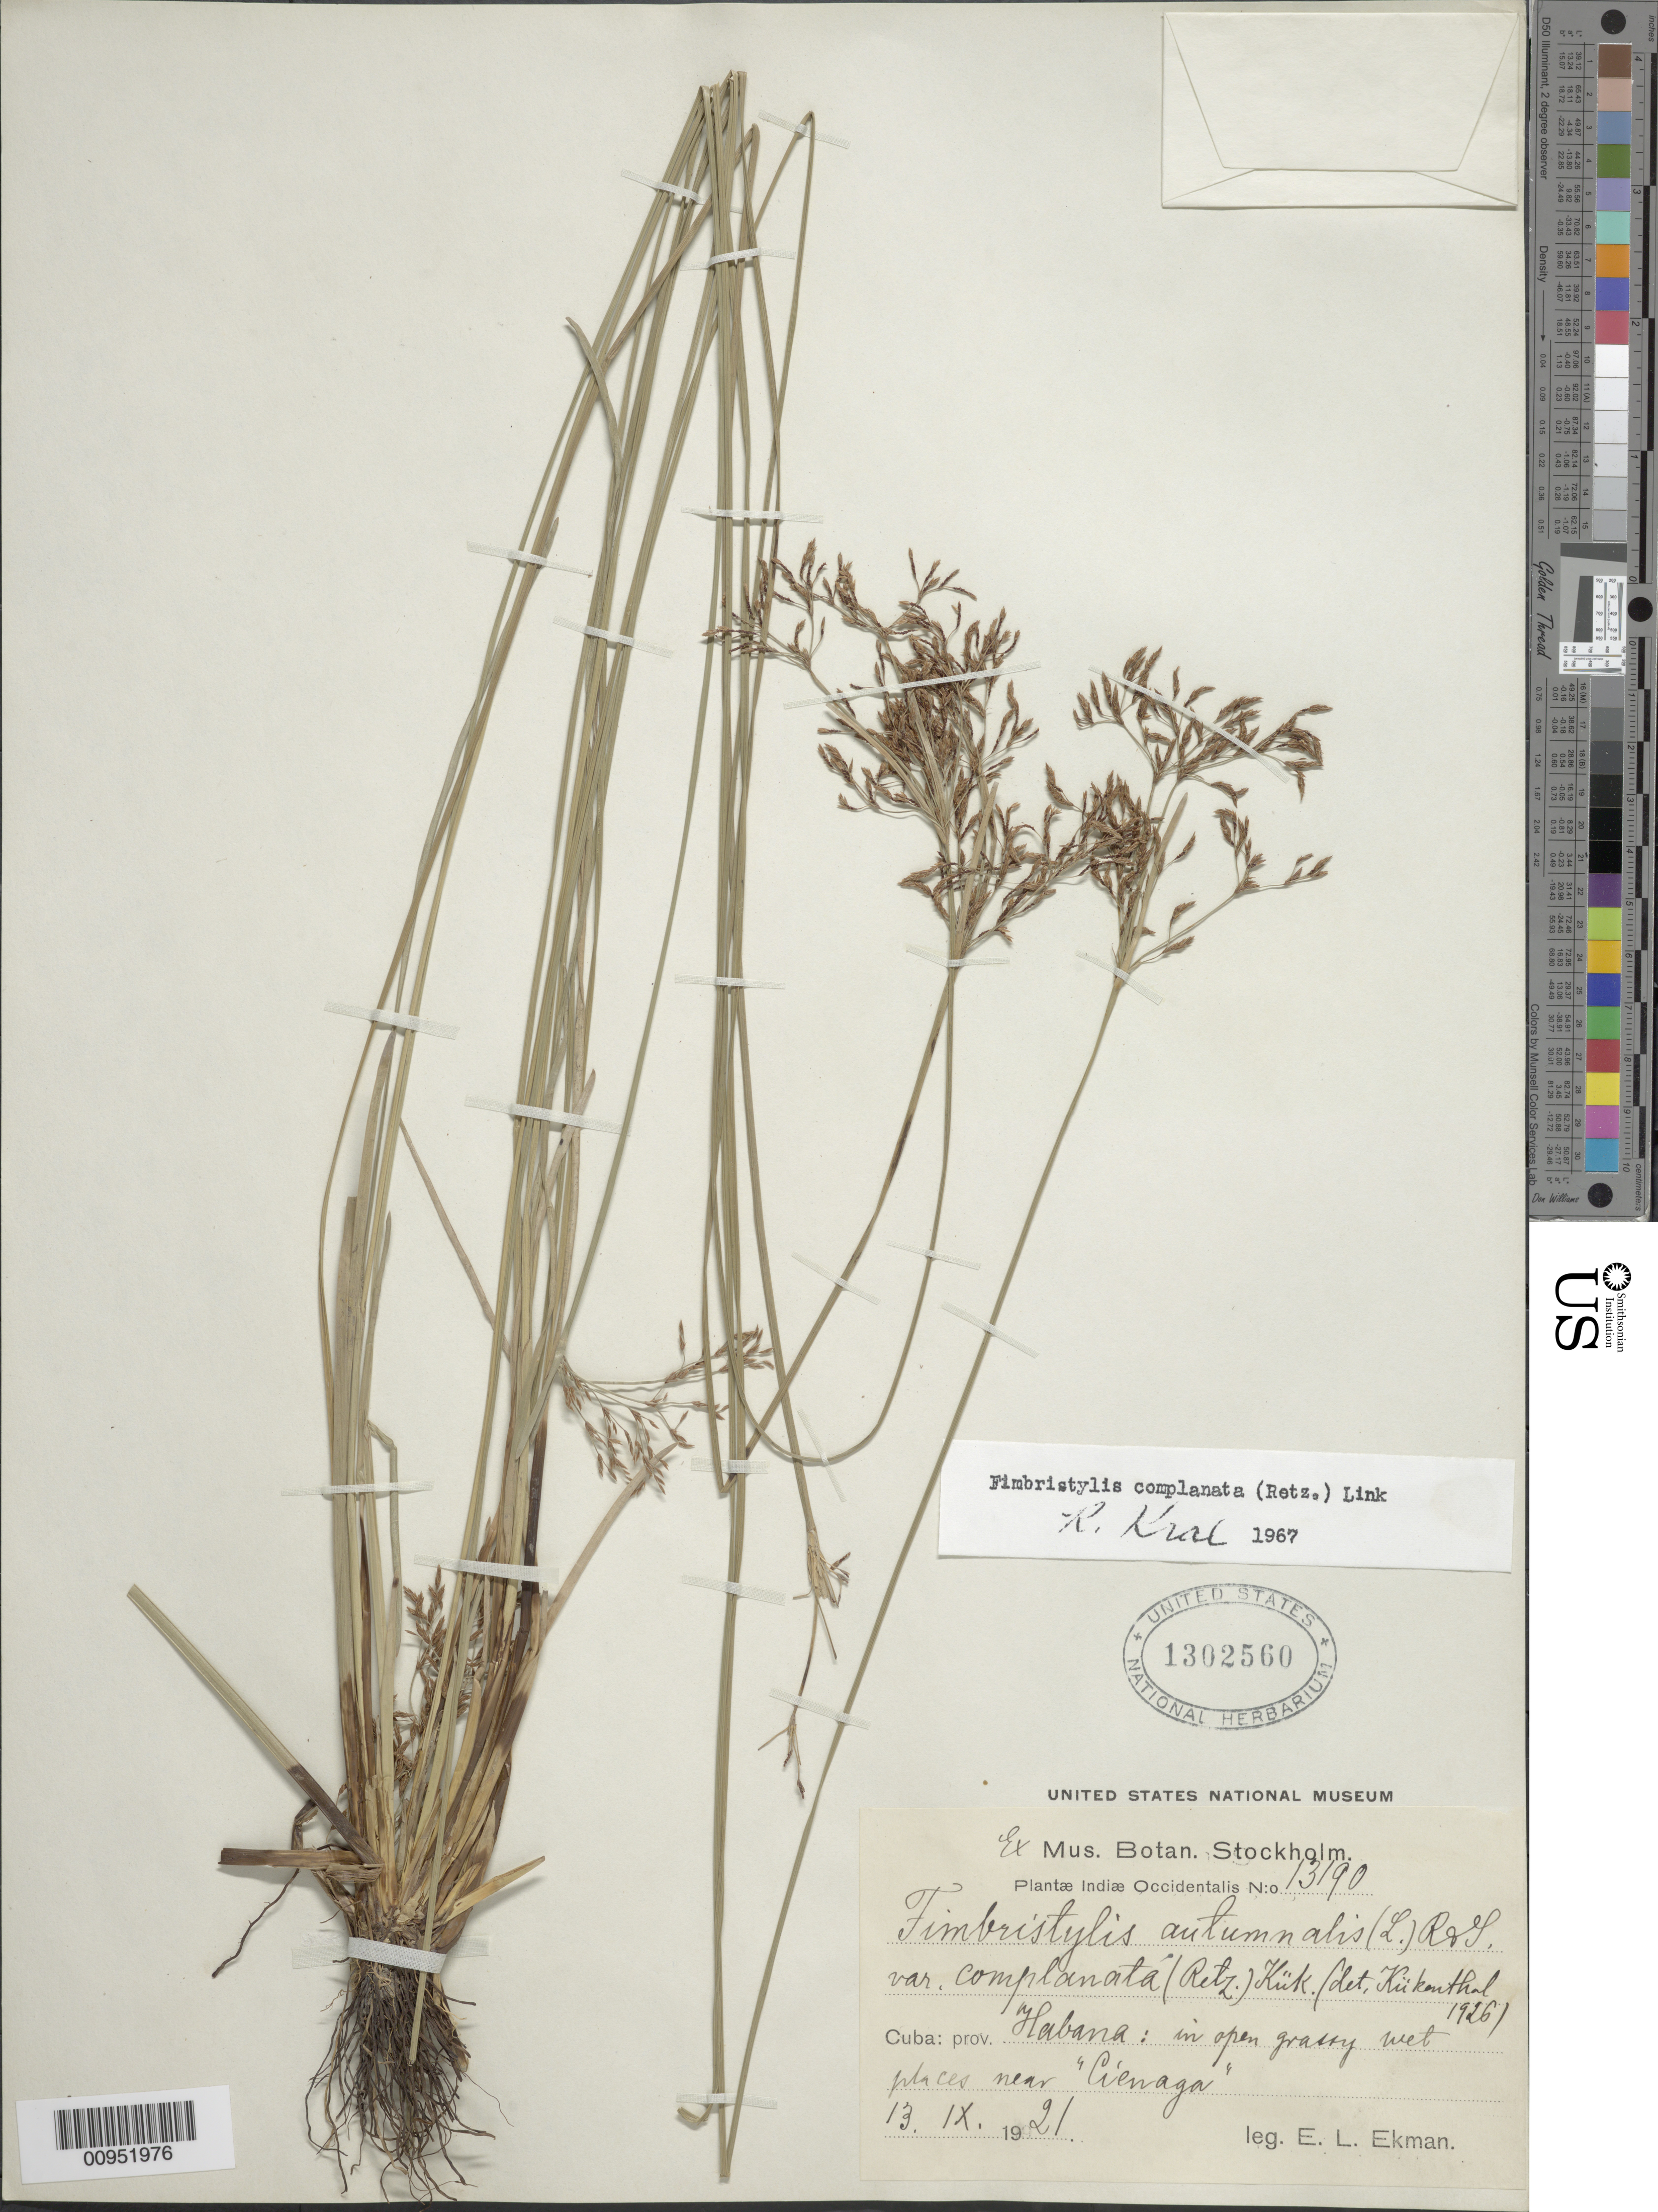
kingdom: Plantae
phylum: Tracheophyta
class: Liliopsida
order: Poales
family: Cyperaceae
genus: Fimbristylis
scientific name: Fimbristylis complanata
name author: (Retz.) Link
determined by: Kral, Robert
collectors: E. L. Ekman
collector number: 13190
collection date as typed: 13 Nov 1921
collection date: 1921-11-13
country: Cuba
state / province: La Habana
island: Cuba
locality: Habana, near Cienaga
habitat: In open grassy wet places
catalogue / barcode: US 1302560